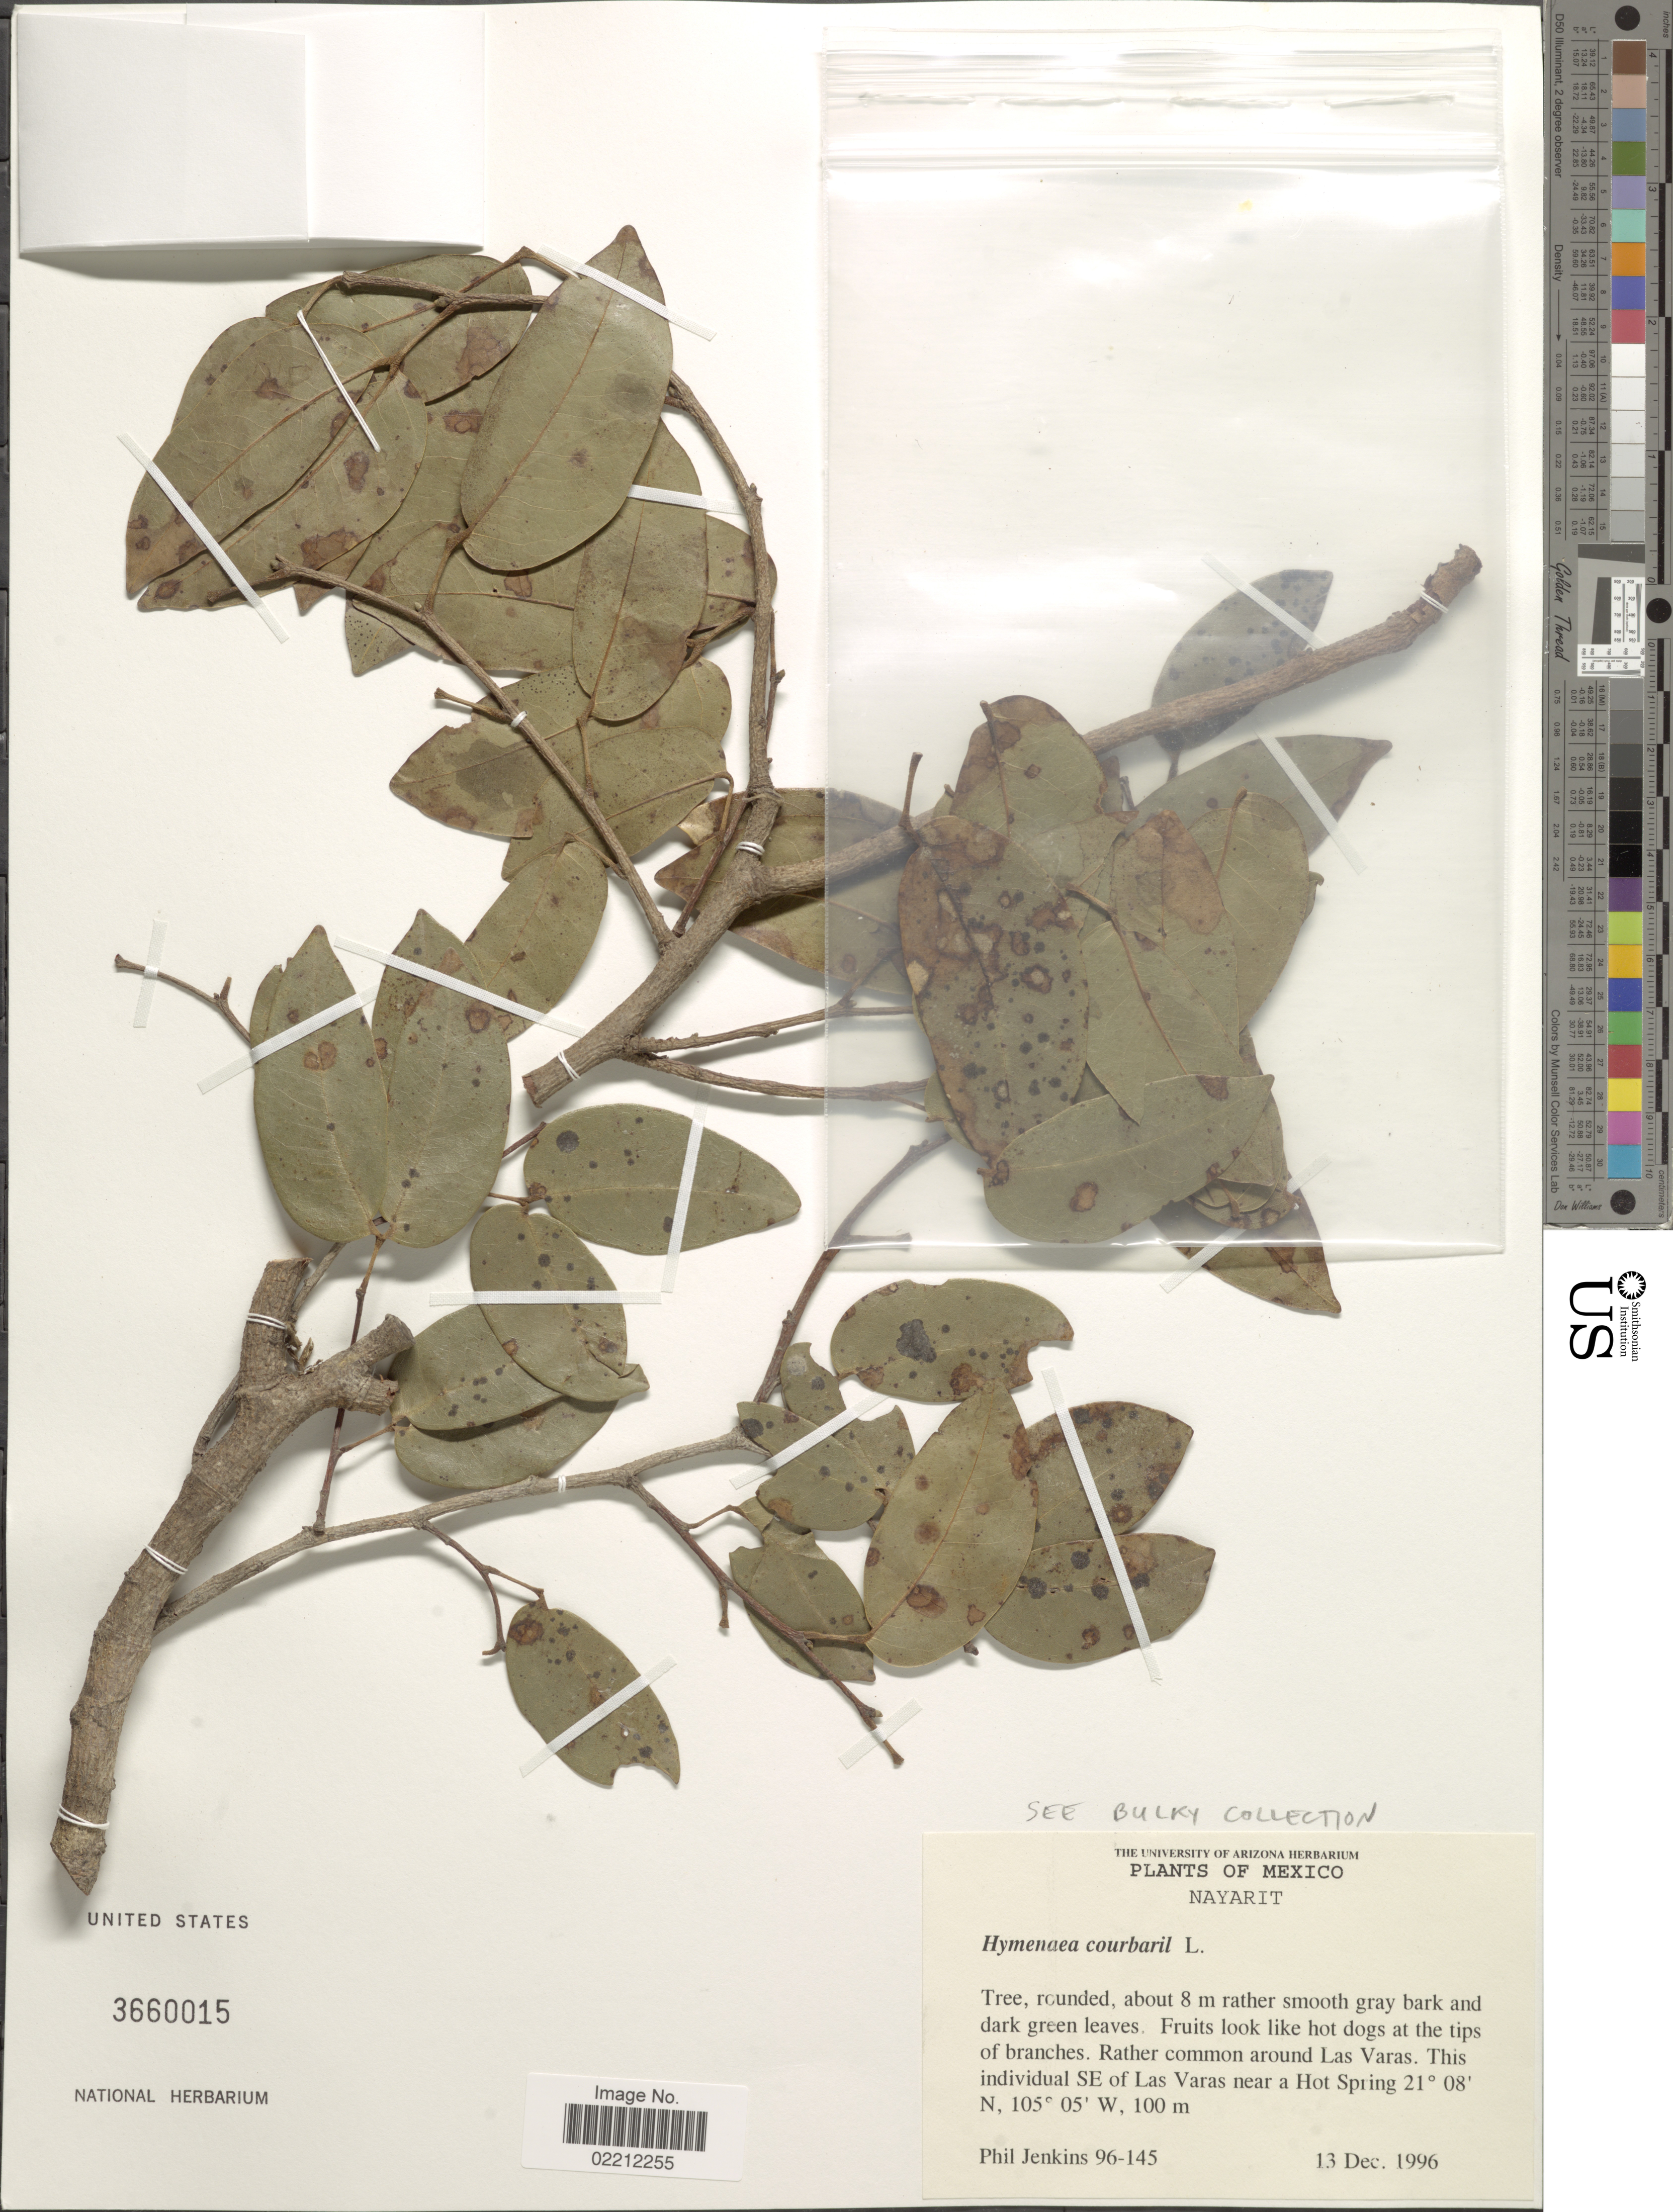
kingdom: Plantae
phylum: Tracheophyta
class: Magnoliopsida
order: Fabales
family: Fabaceae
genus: Hymenaea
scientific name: Hymenaea courbaril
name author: L.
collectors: P. Jenkins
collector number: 96-145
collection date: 1996-12-13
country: Mexico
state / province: Nayarit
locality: SE of Las Varas near a Hot Spring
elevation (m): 100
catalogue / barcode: US 3660015